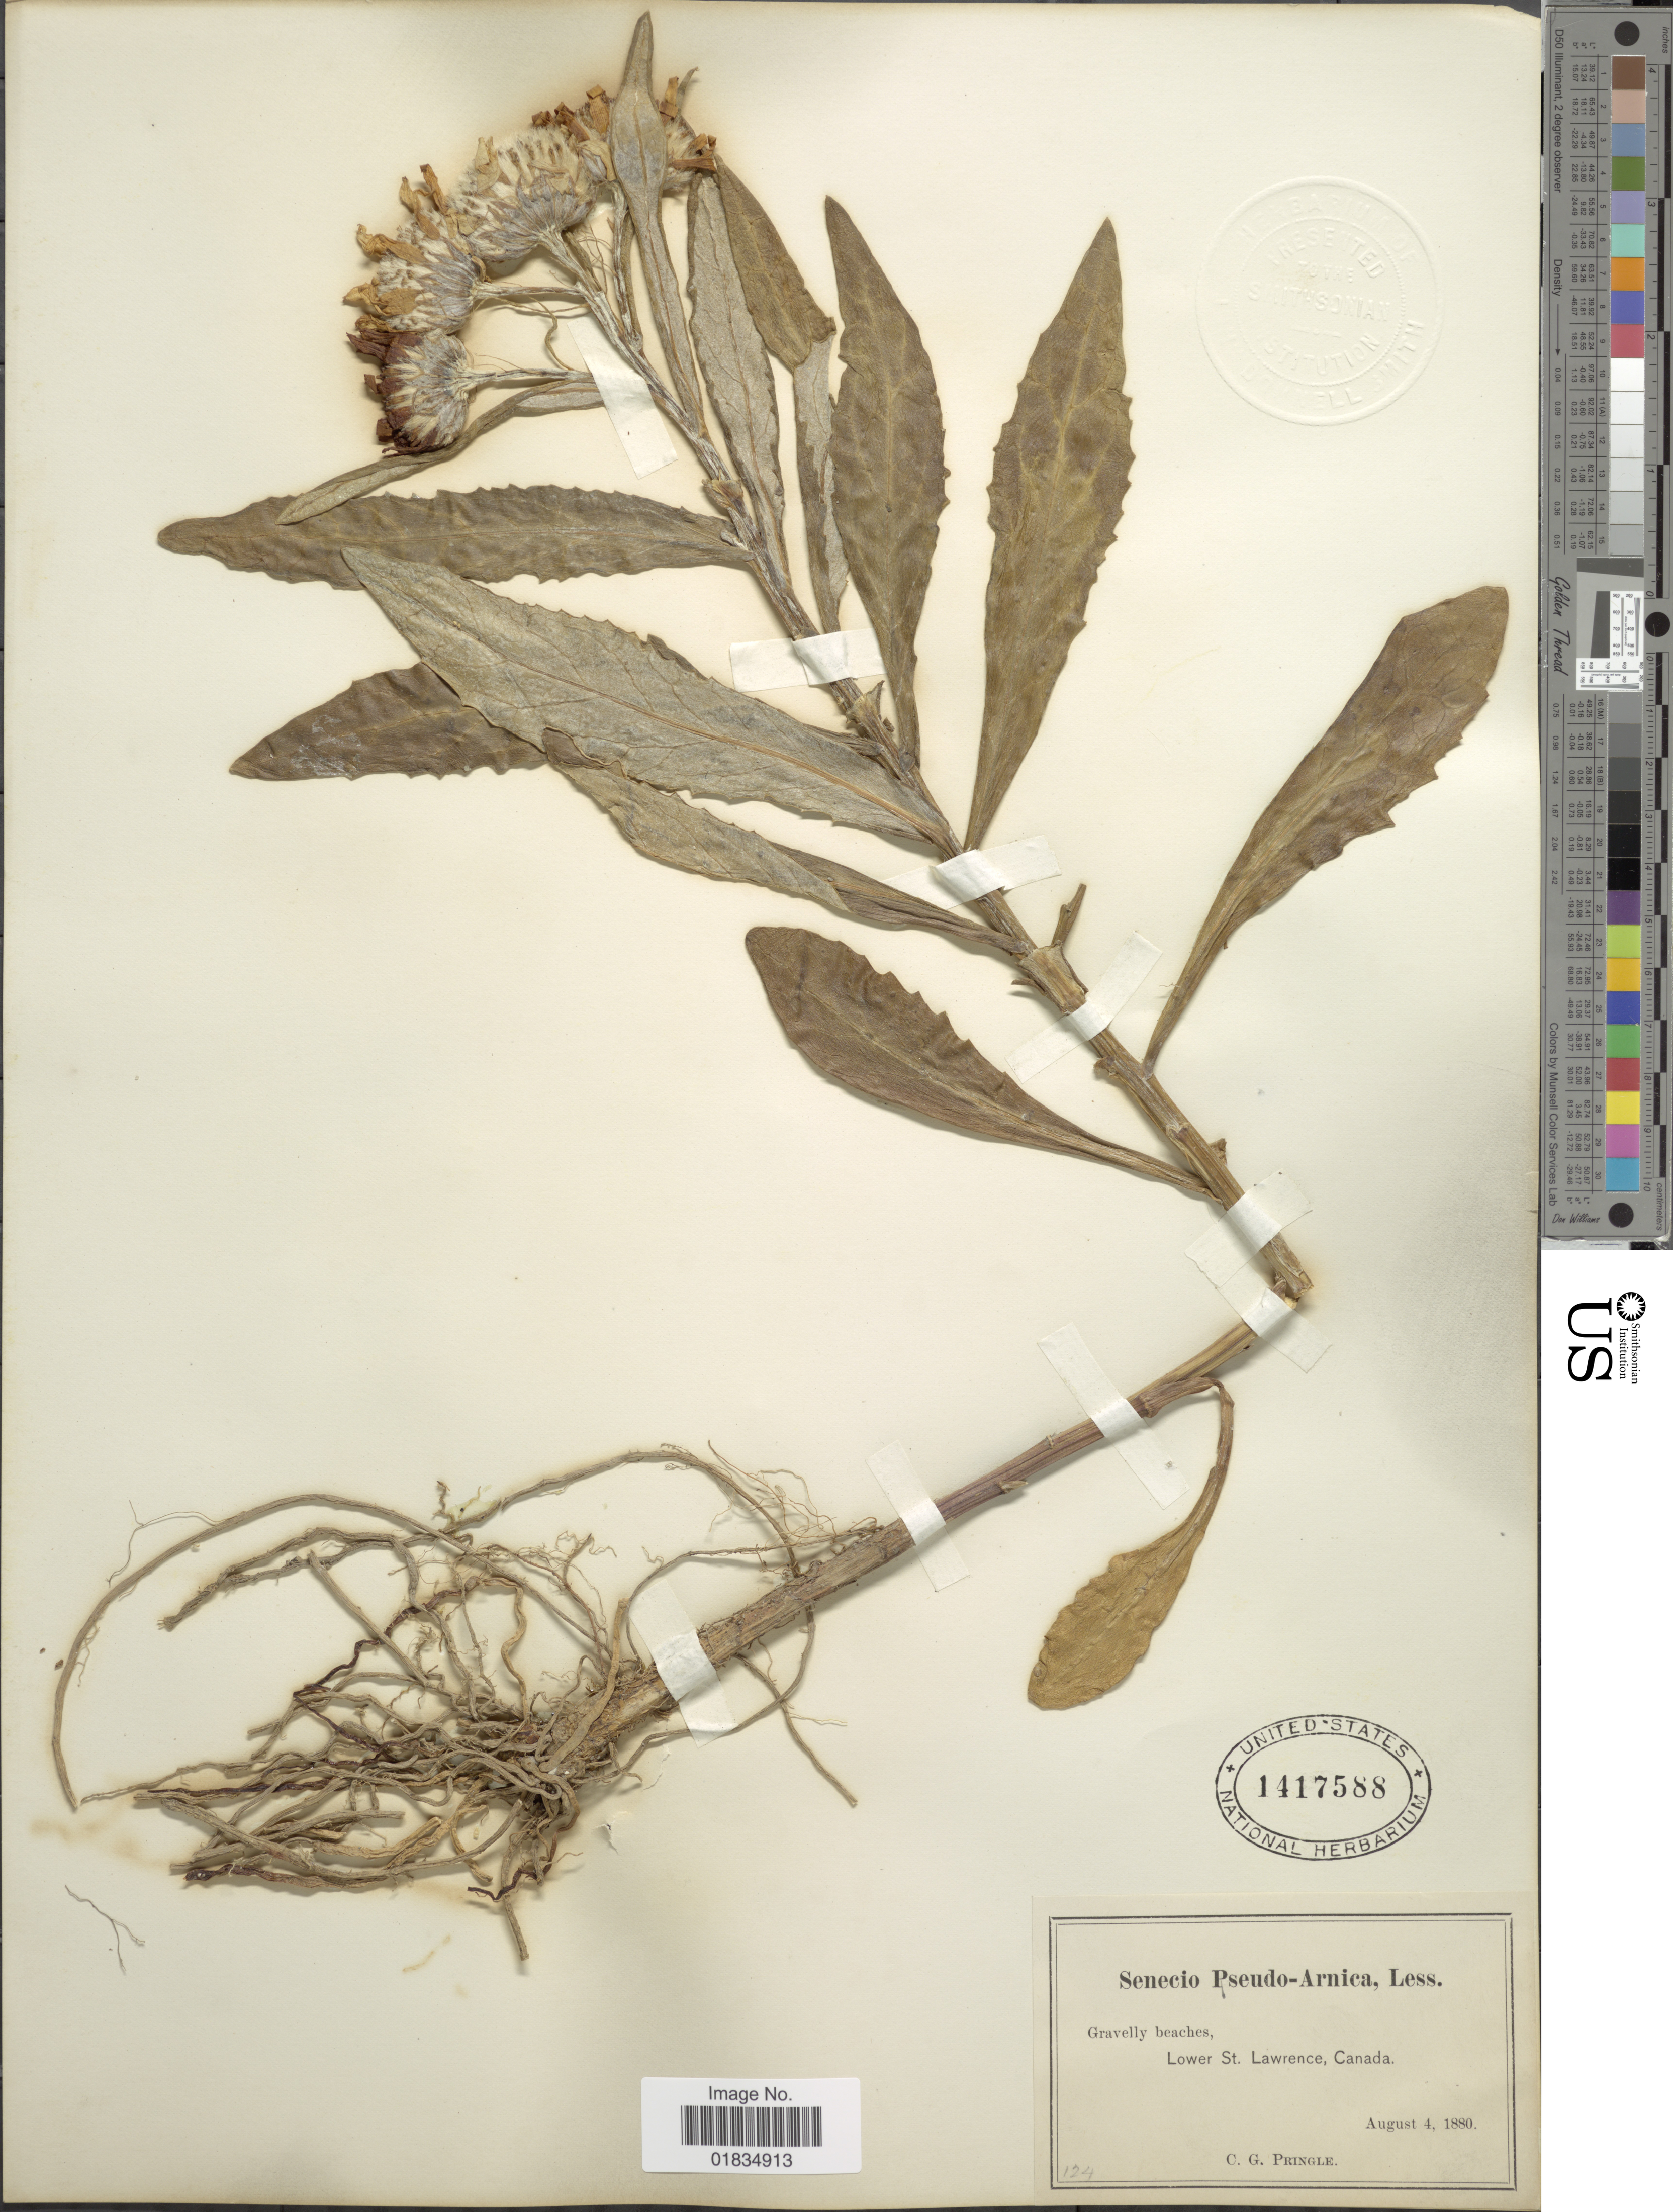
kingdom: Plantae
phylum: Tracheophyta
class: Magnoliopsida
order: Asterales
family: Asteraceae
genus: Senecio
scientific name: Senecio pseudoarnica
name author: Less.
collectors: C. G. Pringle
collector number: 124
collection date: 1880-08-04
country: Canada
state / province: Ontario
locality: Lower St. Lawrence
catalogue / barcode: US 1417588